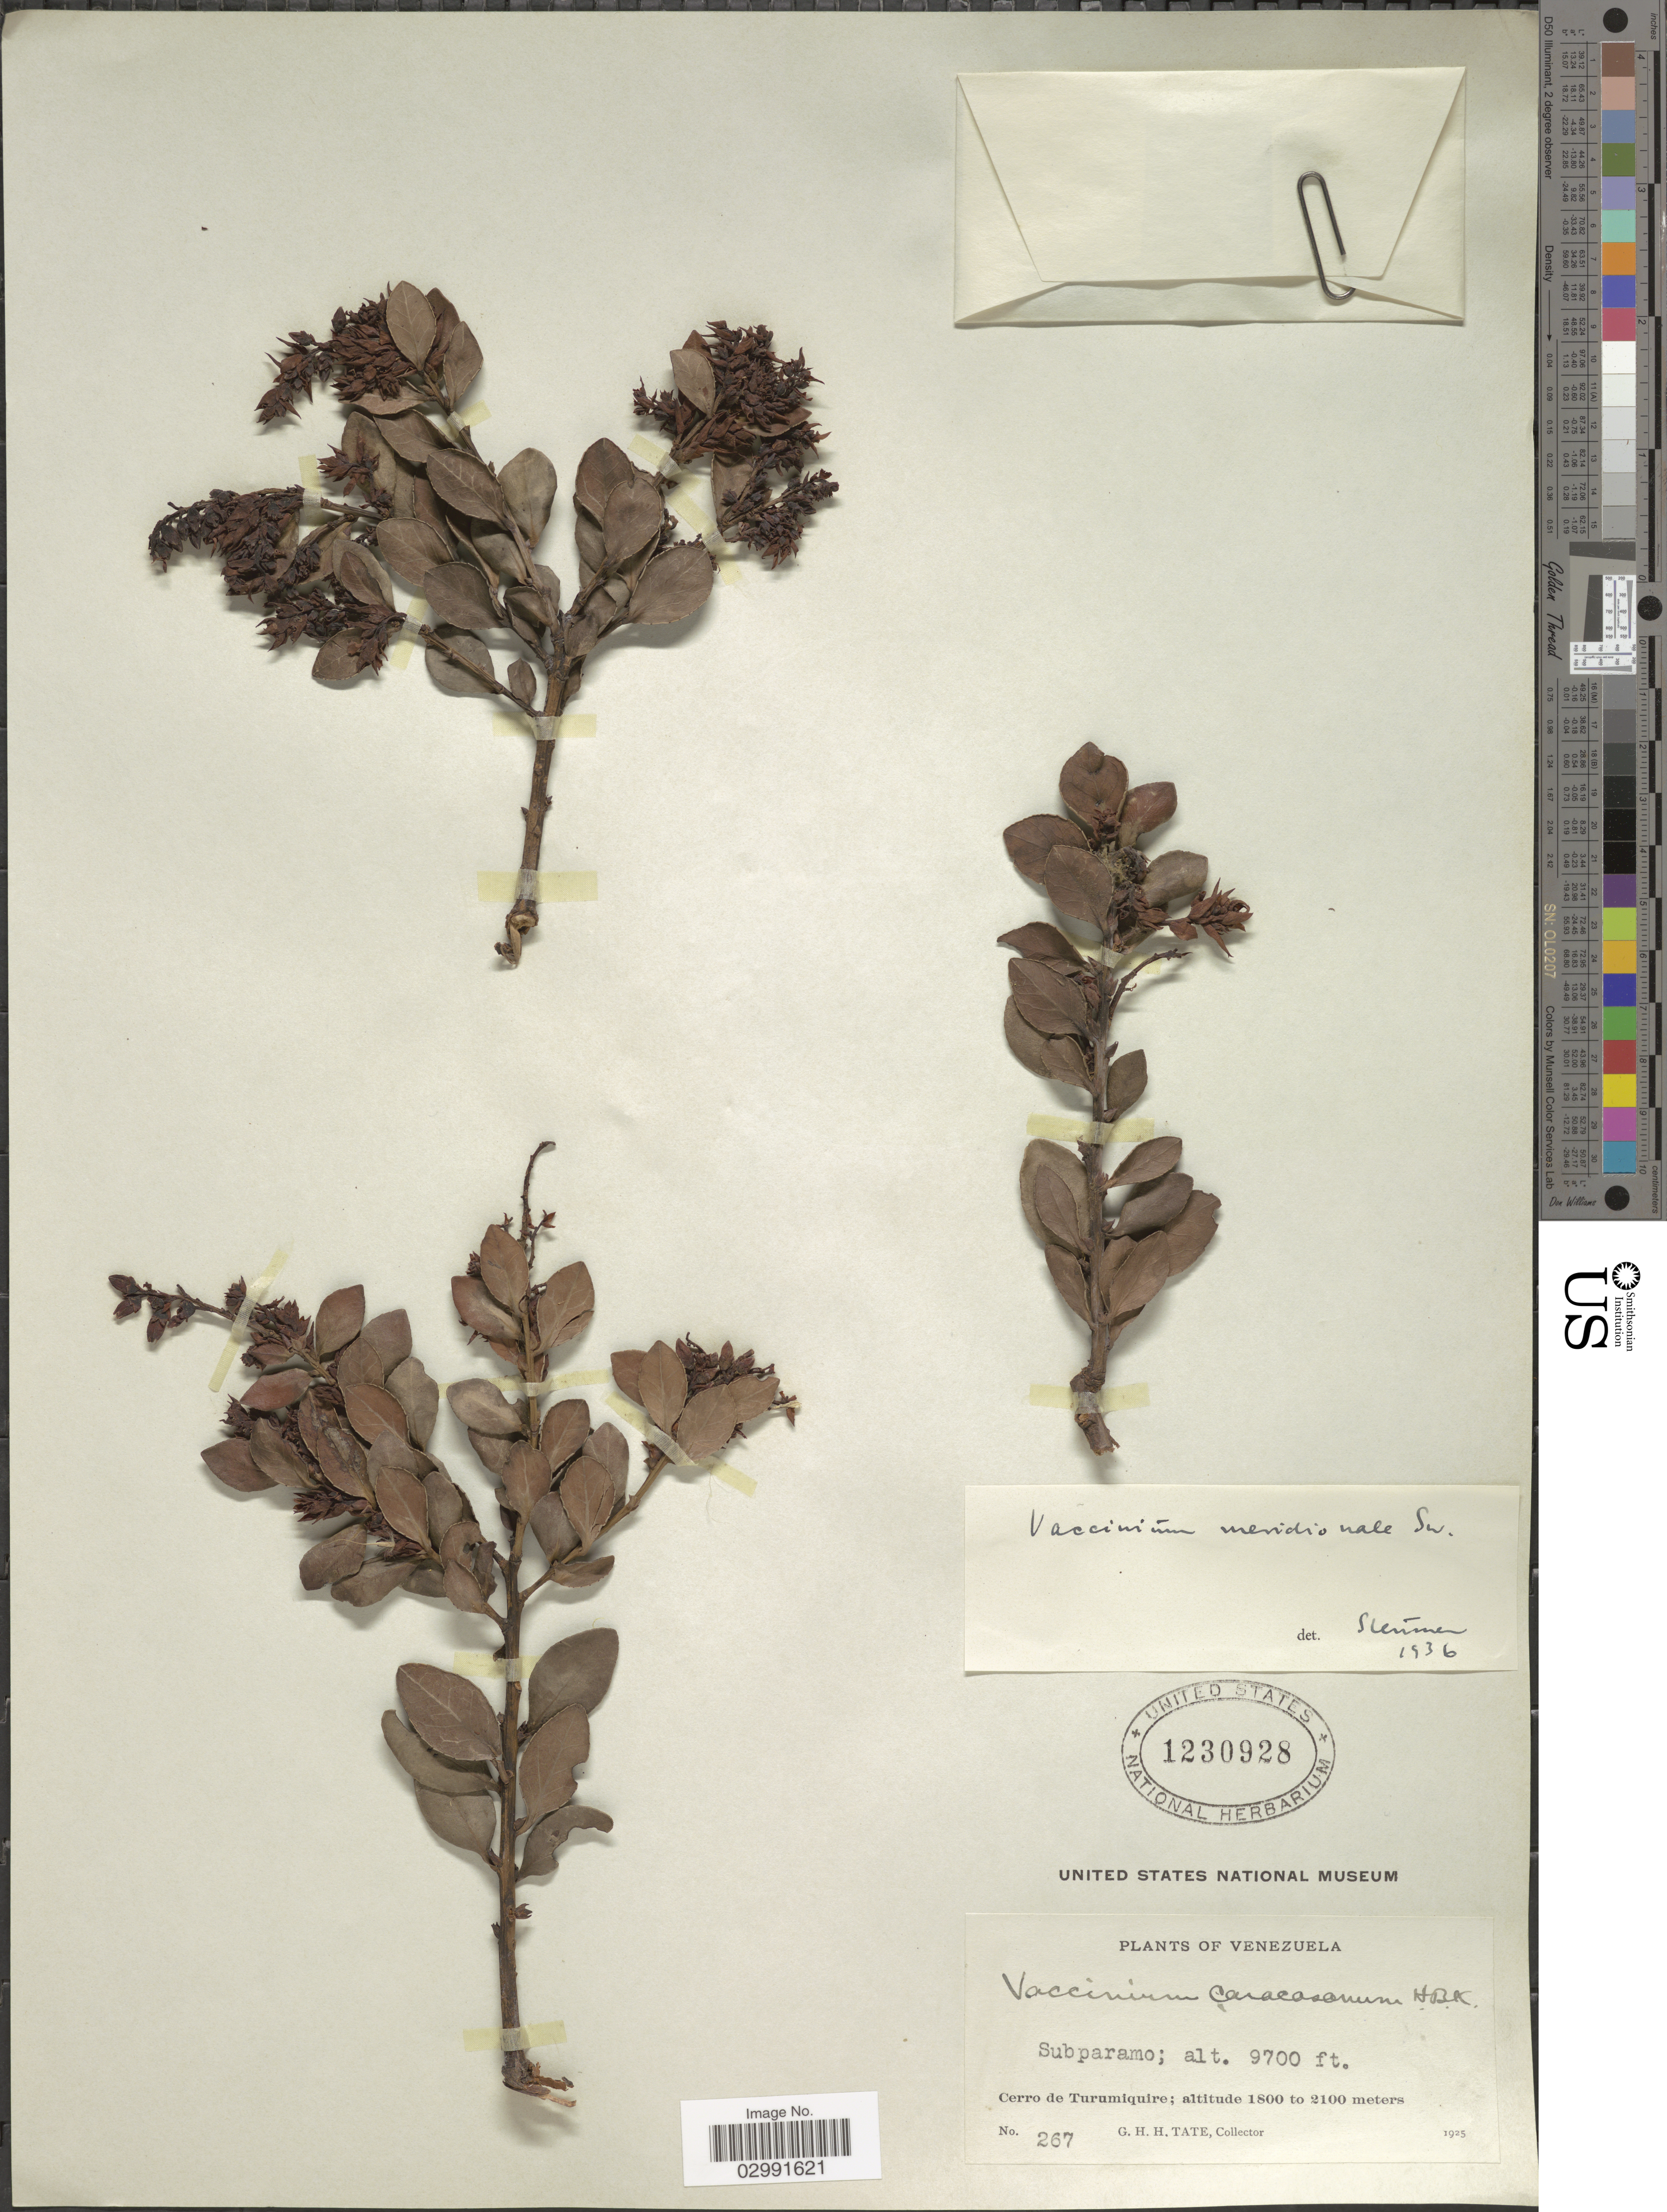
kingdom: Plantae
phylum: Tracheophyta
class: Magnoliopsida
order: Ericales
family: Ericaceae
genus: Vaccinium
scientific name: Vaccinium meridionale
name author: Sw.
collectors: G. H. H.Tate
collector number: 267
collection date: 1925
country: Venezuela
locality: Subparamo. Cerro de Turumiquiere.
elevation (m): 1800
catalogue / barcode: US 1230928